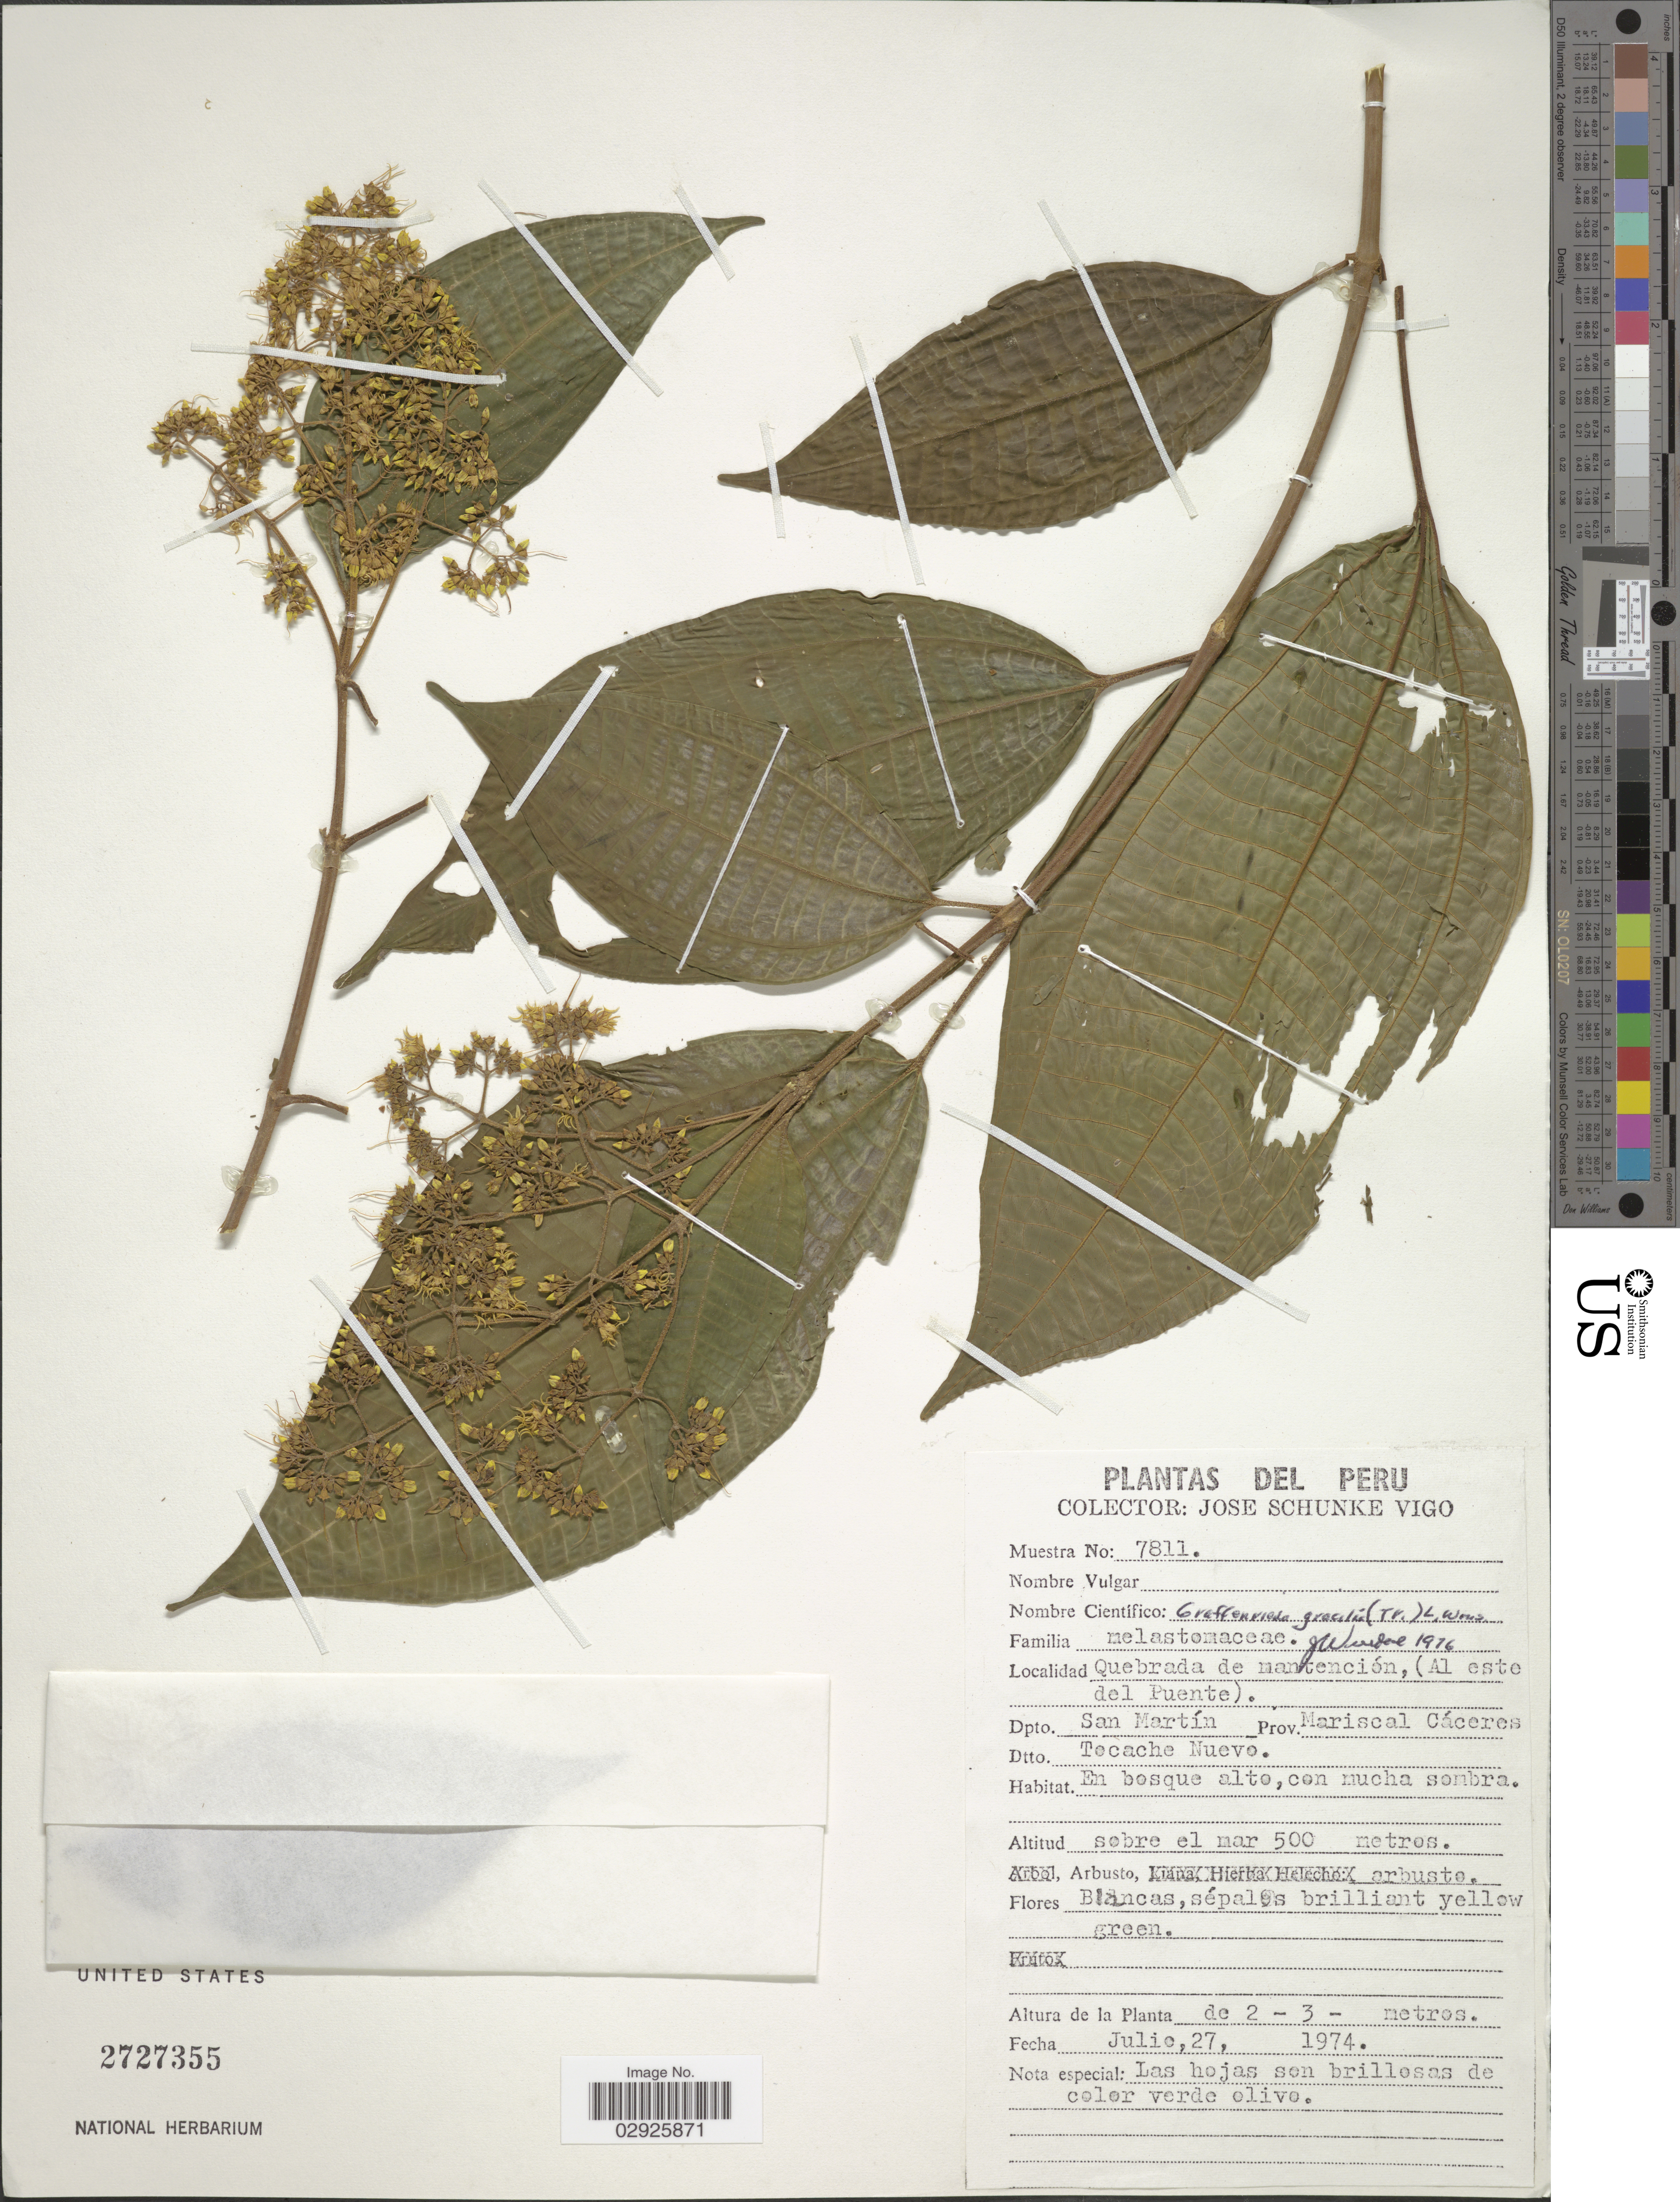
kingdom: Plantae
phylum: Tracheophyta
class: Magnoliopsida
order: Myrtales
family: Melastomataceae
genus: Graffenrieda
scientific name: Graffenrieda gracilis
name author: (Triana) L.O. Williams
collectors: J. Schunke Vigo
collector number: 7811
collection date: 1974-07-27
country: Peru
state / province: San Martín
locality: Quebrada de mantención, (Al este del Puente). Dpto. San Martin. Prov. Mariscal Cáceres. Dtto. Tocache Nuevo.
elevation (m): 500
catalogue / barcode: US 2727355